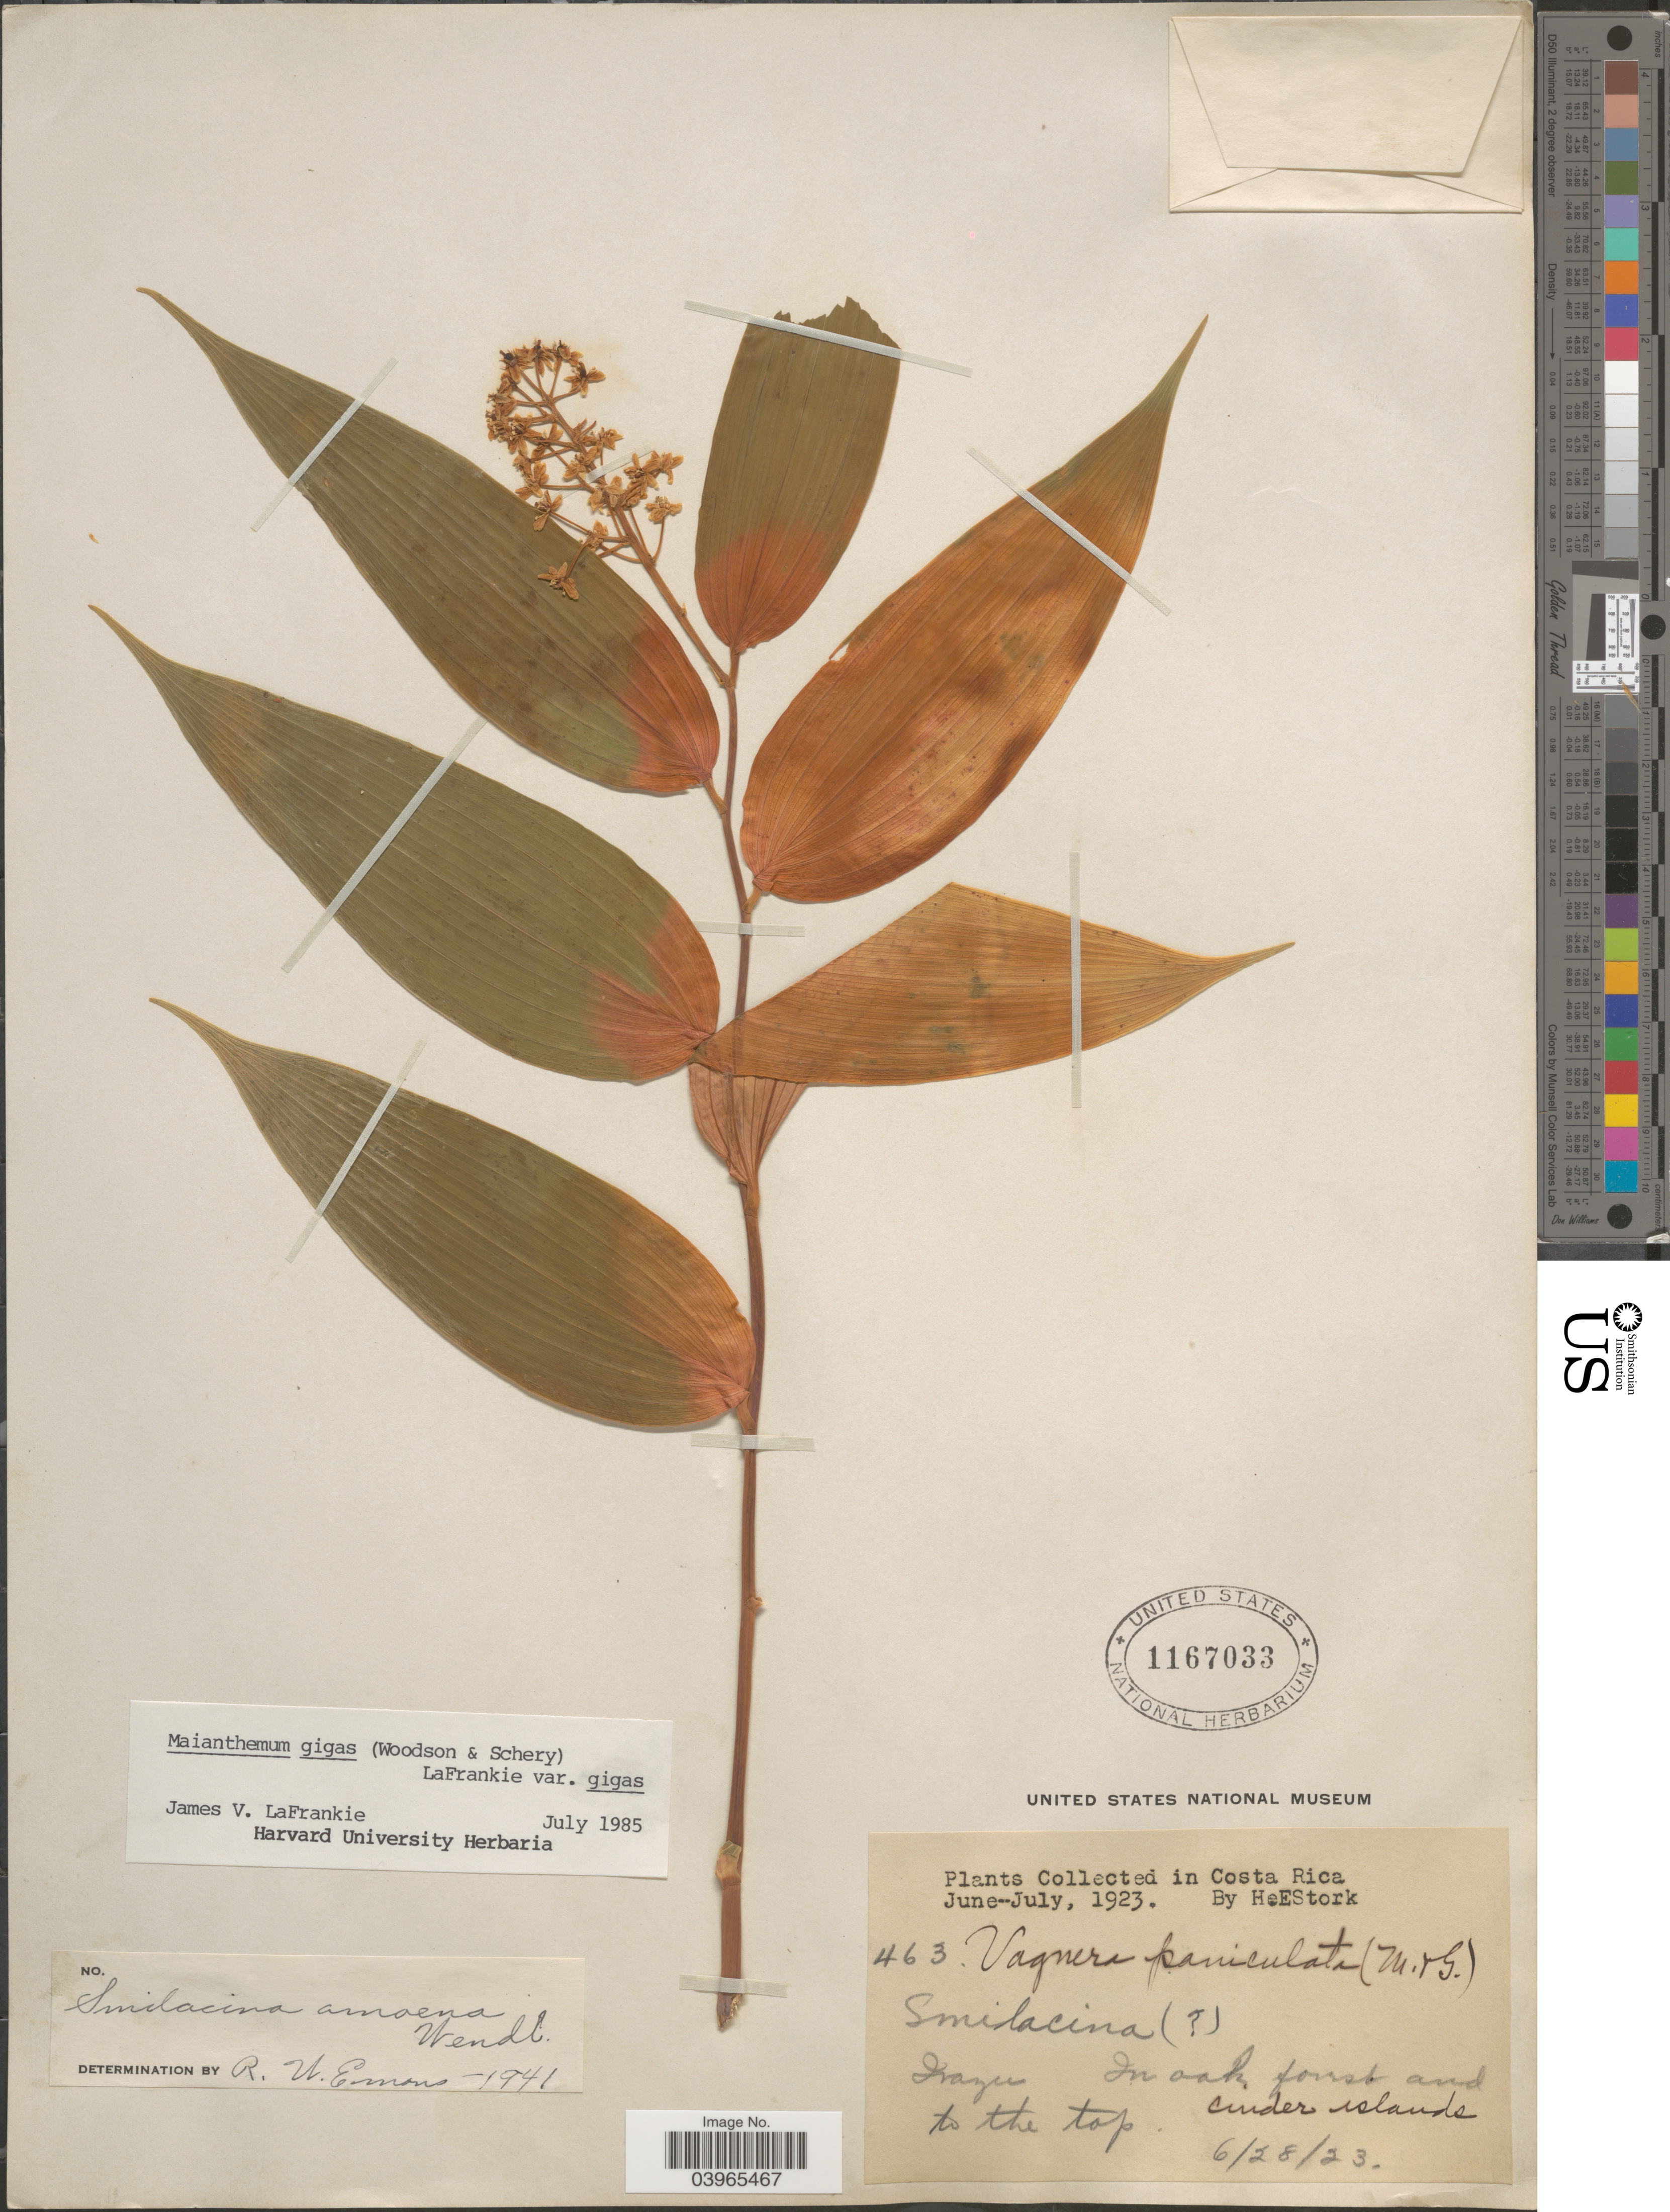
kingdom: Plantae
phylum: Tracheophyta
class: Liliopsida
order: Asparagales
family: Asparagaceae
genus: Maianthemum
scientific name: Maianthemum gigas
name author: (Woodson) LaFrankie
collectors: H. E. Stork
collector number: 463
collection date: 1923-06-28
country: Costa Rica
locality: Irazu. In oak forest and to the top.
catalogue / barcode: US 1167033